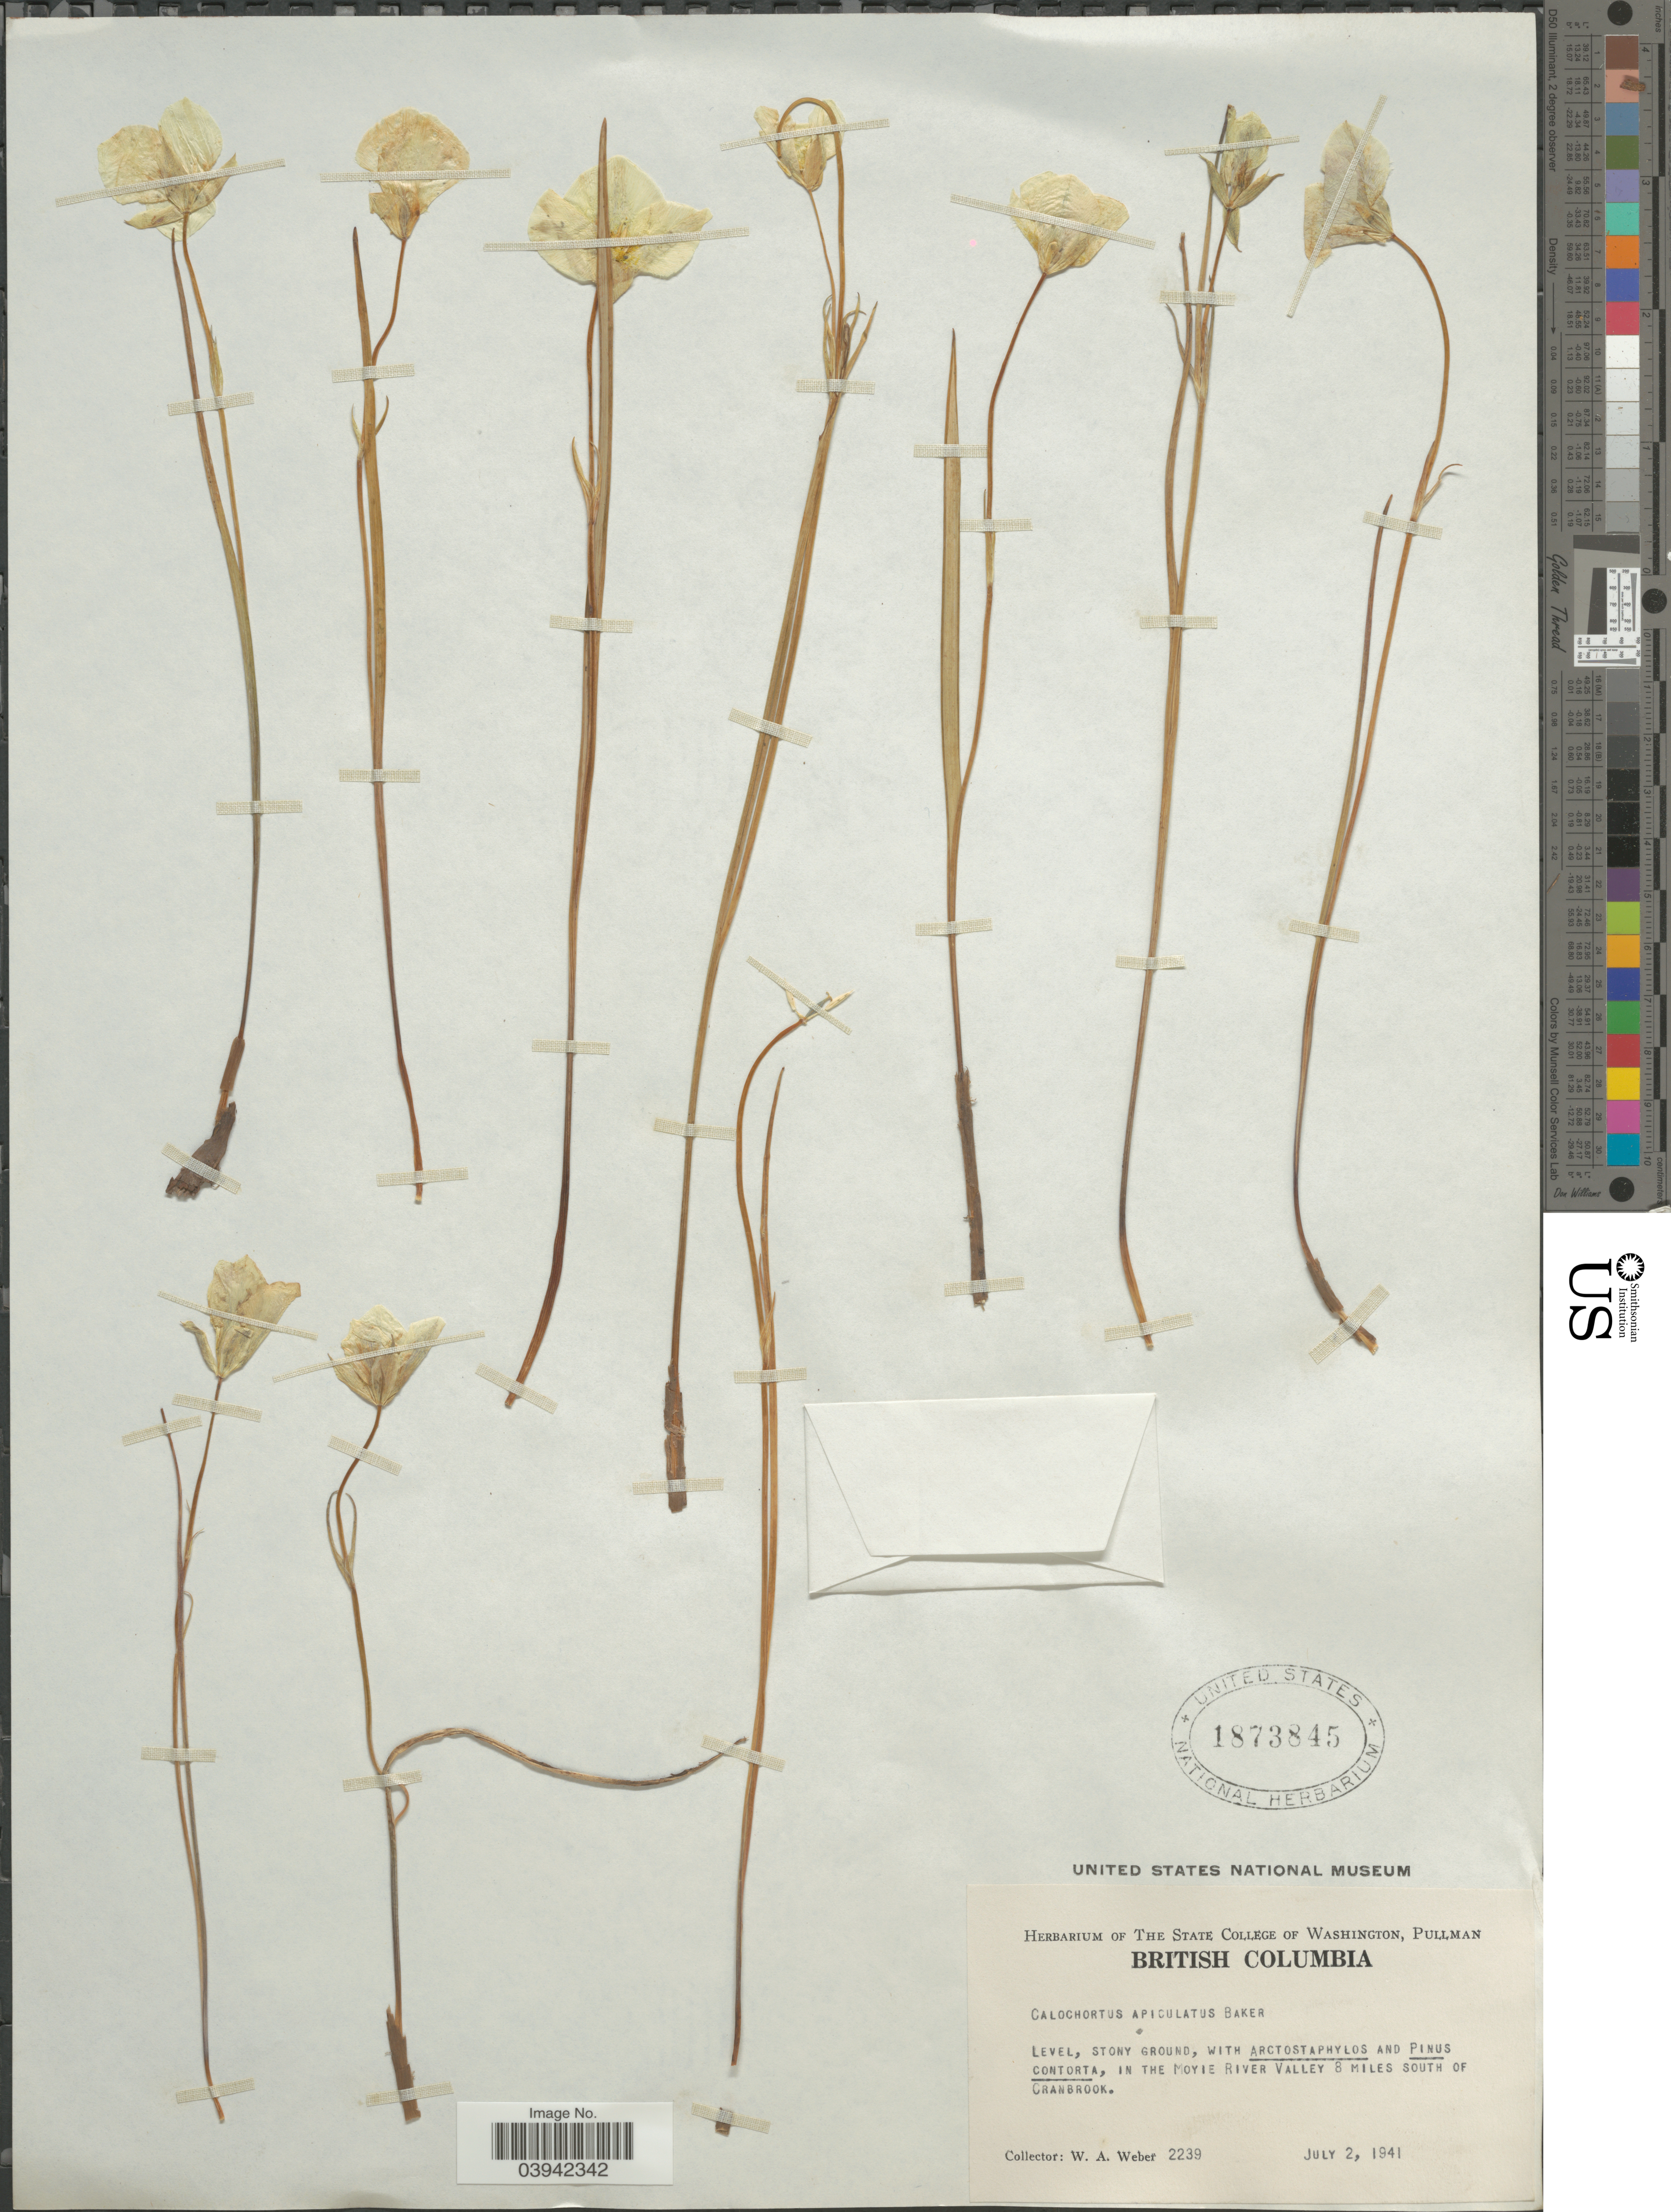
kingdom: Plantae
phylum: Tracheophyta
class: Liliopsida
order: Liliales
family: Liliaceae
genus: Calochortus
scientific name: Calochortus apiculatus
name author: Baker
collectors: W. A. Weber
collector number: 2239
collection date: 1941-07-02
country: Canada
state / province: British Columbia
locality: In the Moyie River Valley 8 miles south of Cranbrook.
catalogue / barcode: US 1873845